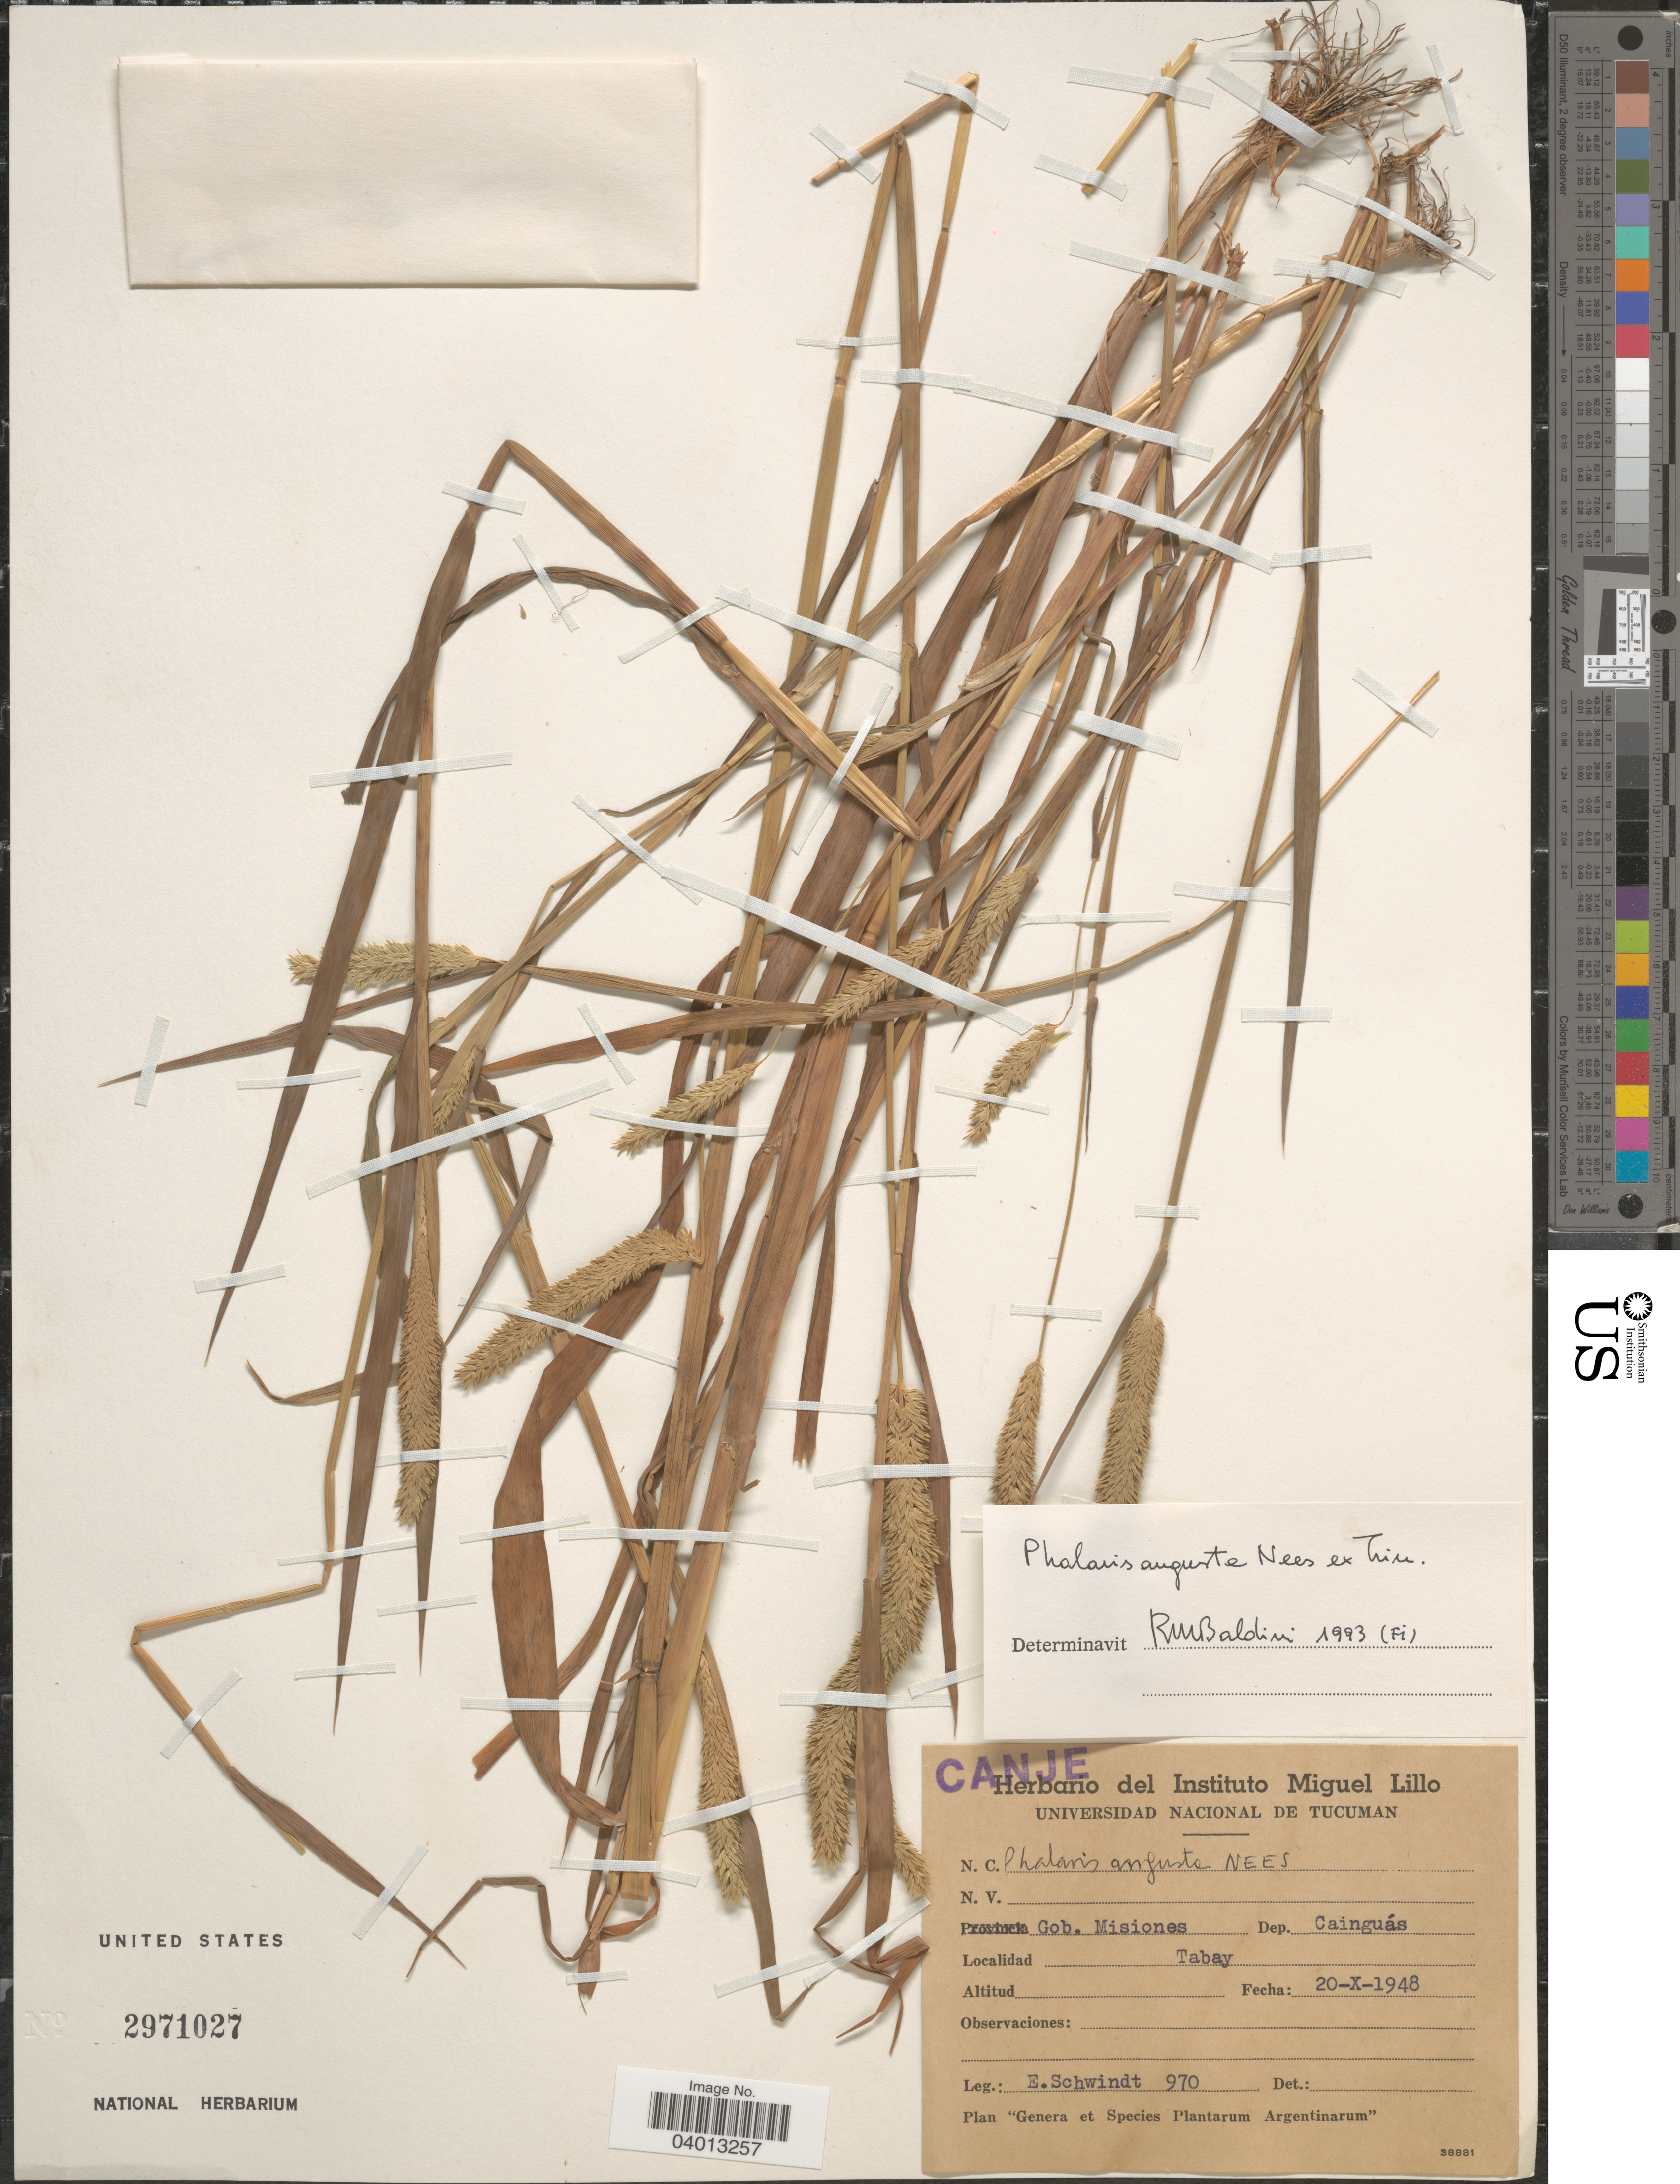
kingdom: Plantae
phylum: Tracheophyta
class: Liliopsida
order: Poales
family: Poaceae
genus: Phalaris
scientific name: Phalaris angusta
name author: Nees ex Trin.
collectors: E. Schwindt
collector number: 970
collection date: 1948-10-20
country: Argentina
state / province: Misiones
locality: Gob. Misiones. Dep. Cainguás. Tabay.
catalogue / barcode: US 2971027